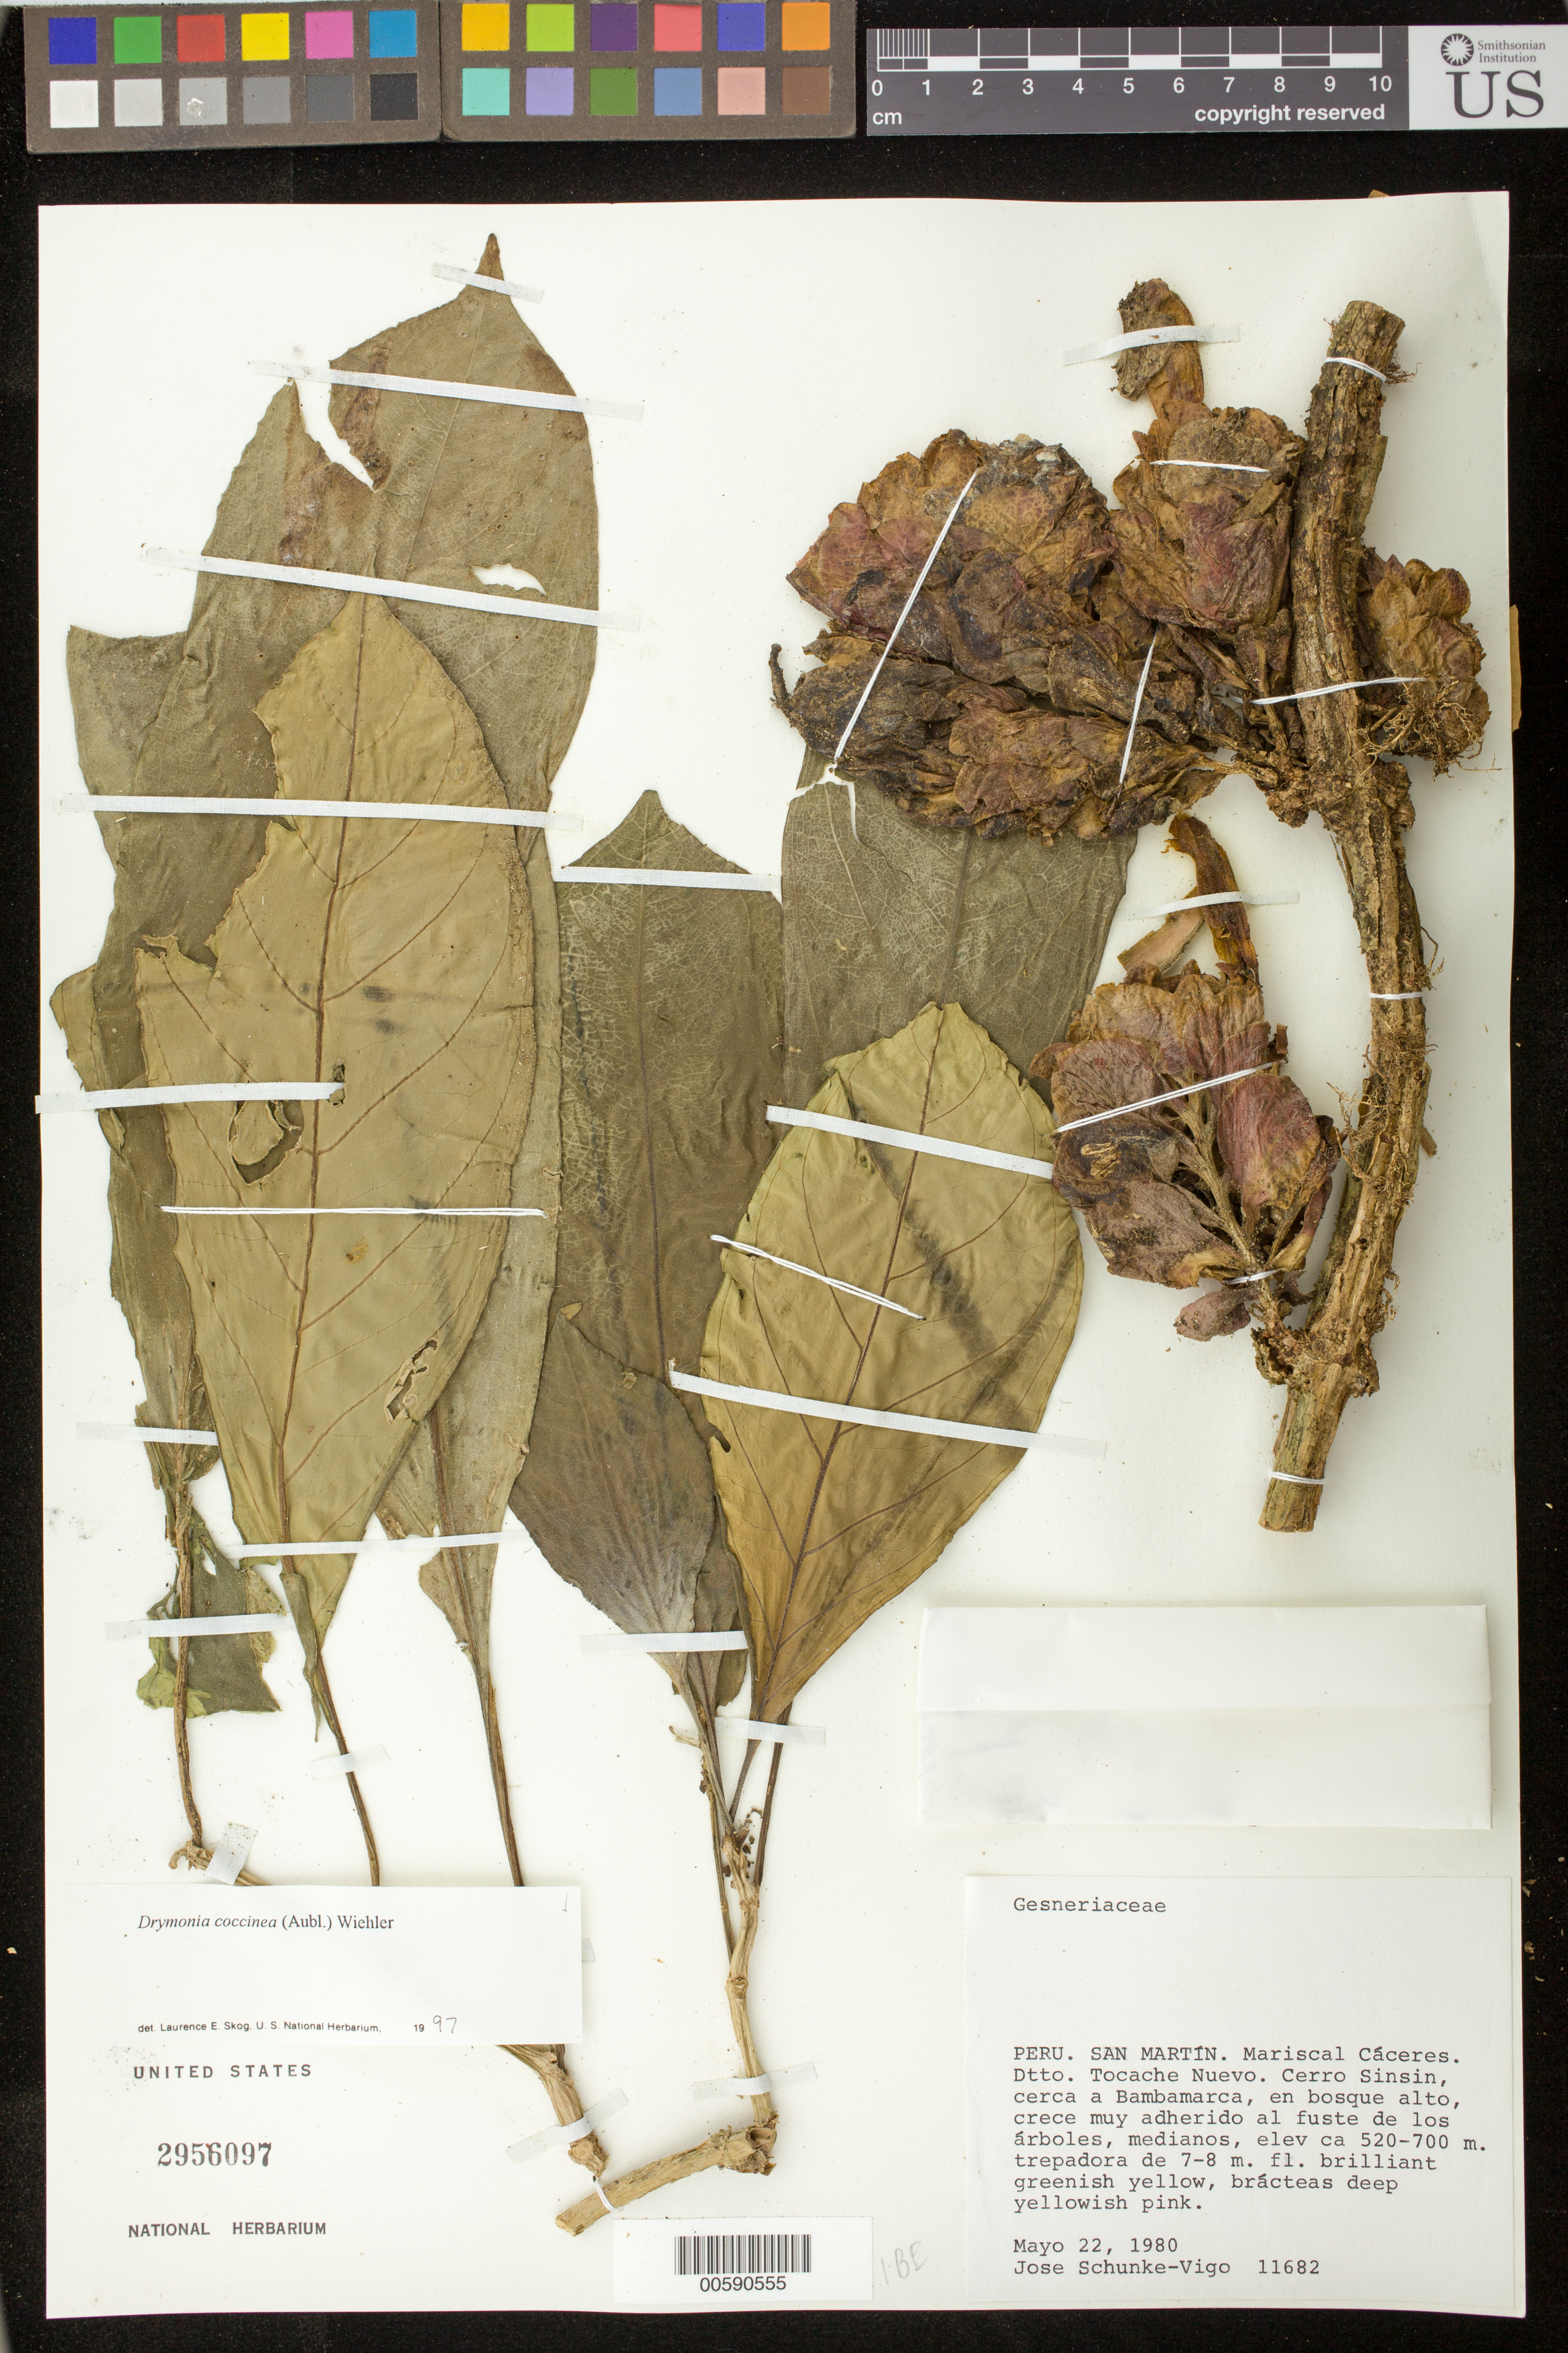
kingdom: Plantae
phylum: Tracheophyta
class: Magnoliopsida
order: Lamiales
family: Gesneriaceae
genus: Drymonia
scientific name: Drymonia coccinea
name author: (Aubl.) Wiehler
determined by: Skog, Laurence E.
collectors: J. Schunke Vigo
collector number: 11682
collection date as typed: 22 May 1980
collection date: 1980-05-22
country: Peru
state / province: San Martín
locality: Mariscal Cáceres, Dtto. Tocache Nuevo; Cerro Sinsin, cerca a Bambamarca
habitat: En bosque alto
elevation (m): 520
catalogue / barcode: US 2956097